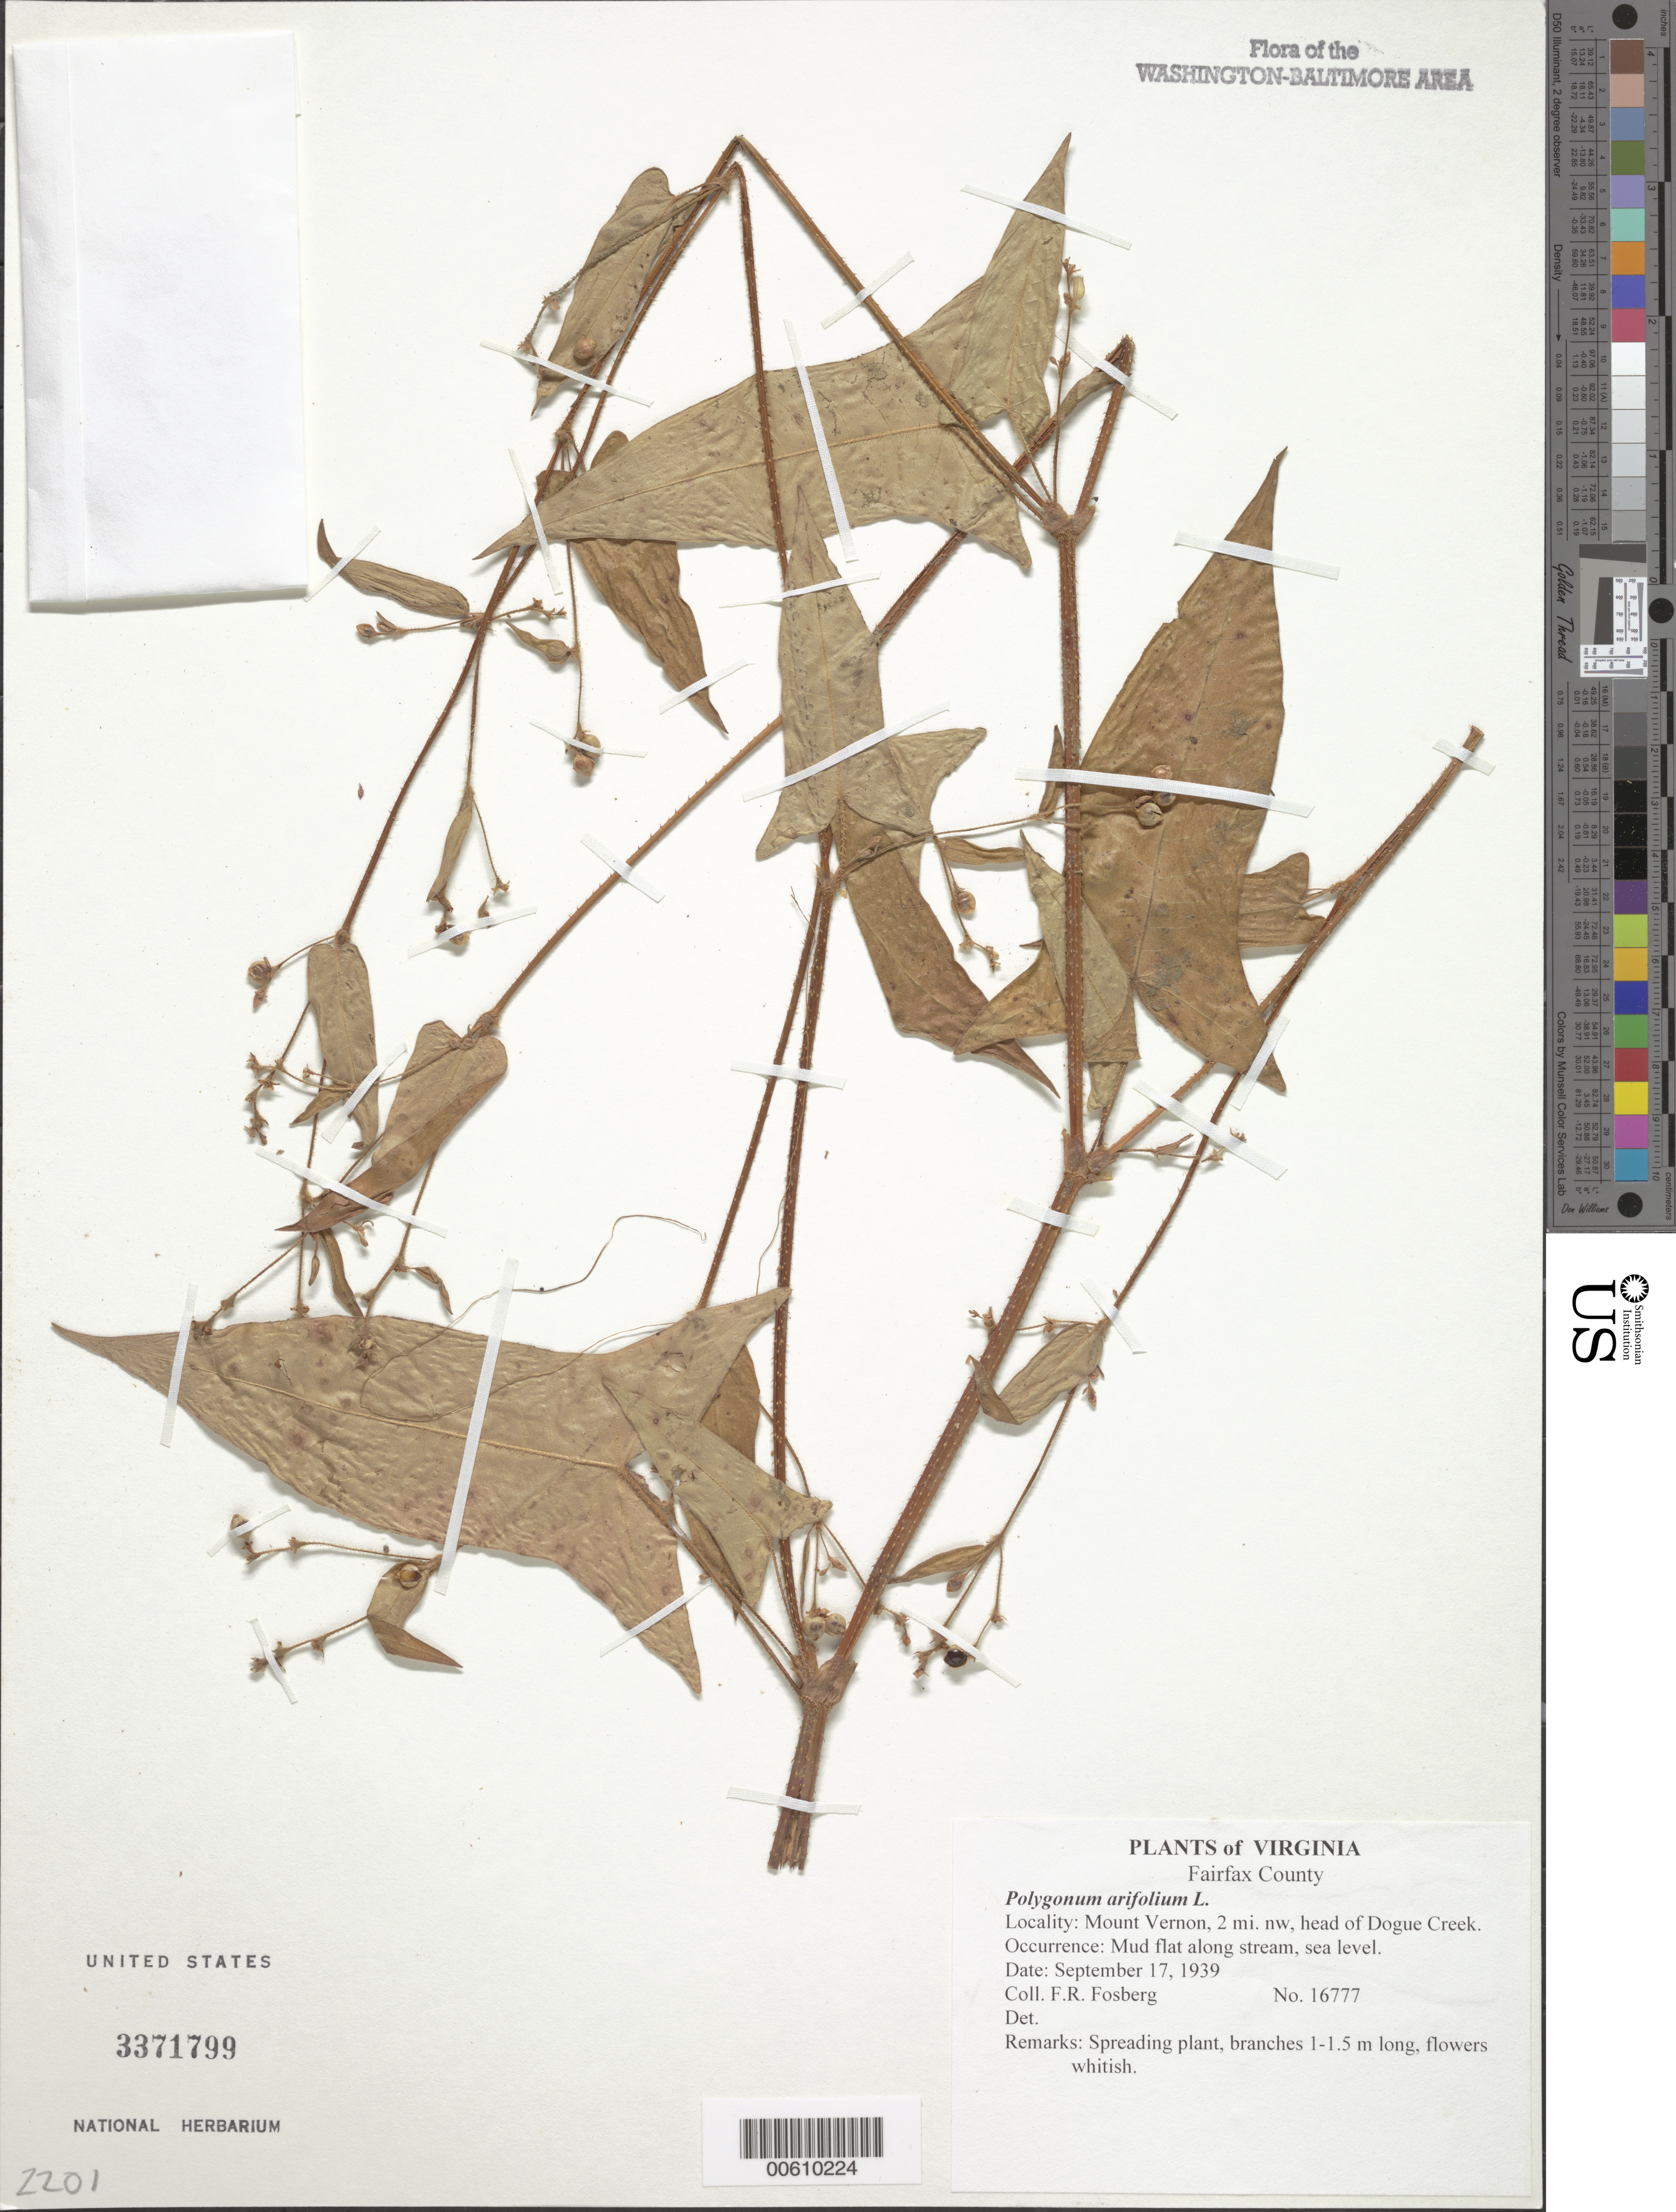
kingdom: Plantae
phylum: Tracheophyta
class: Magnoliopsida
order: Caryophyllales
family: Polygonaceae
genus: Persicaria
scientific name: Persicaria arifolia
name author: (L.) Haraldson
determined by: Atha, D. E.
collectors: F. R. Fosberg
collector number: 16777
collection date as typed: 17 Sep 1939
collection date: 1939-09-17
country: United States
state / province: Virginia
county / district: Fairfax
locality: Mount Vernon, 2 mi. nw, head of Dogue Creek.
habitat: Mud flat along stream, sea level.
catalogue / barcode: US 3371799